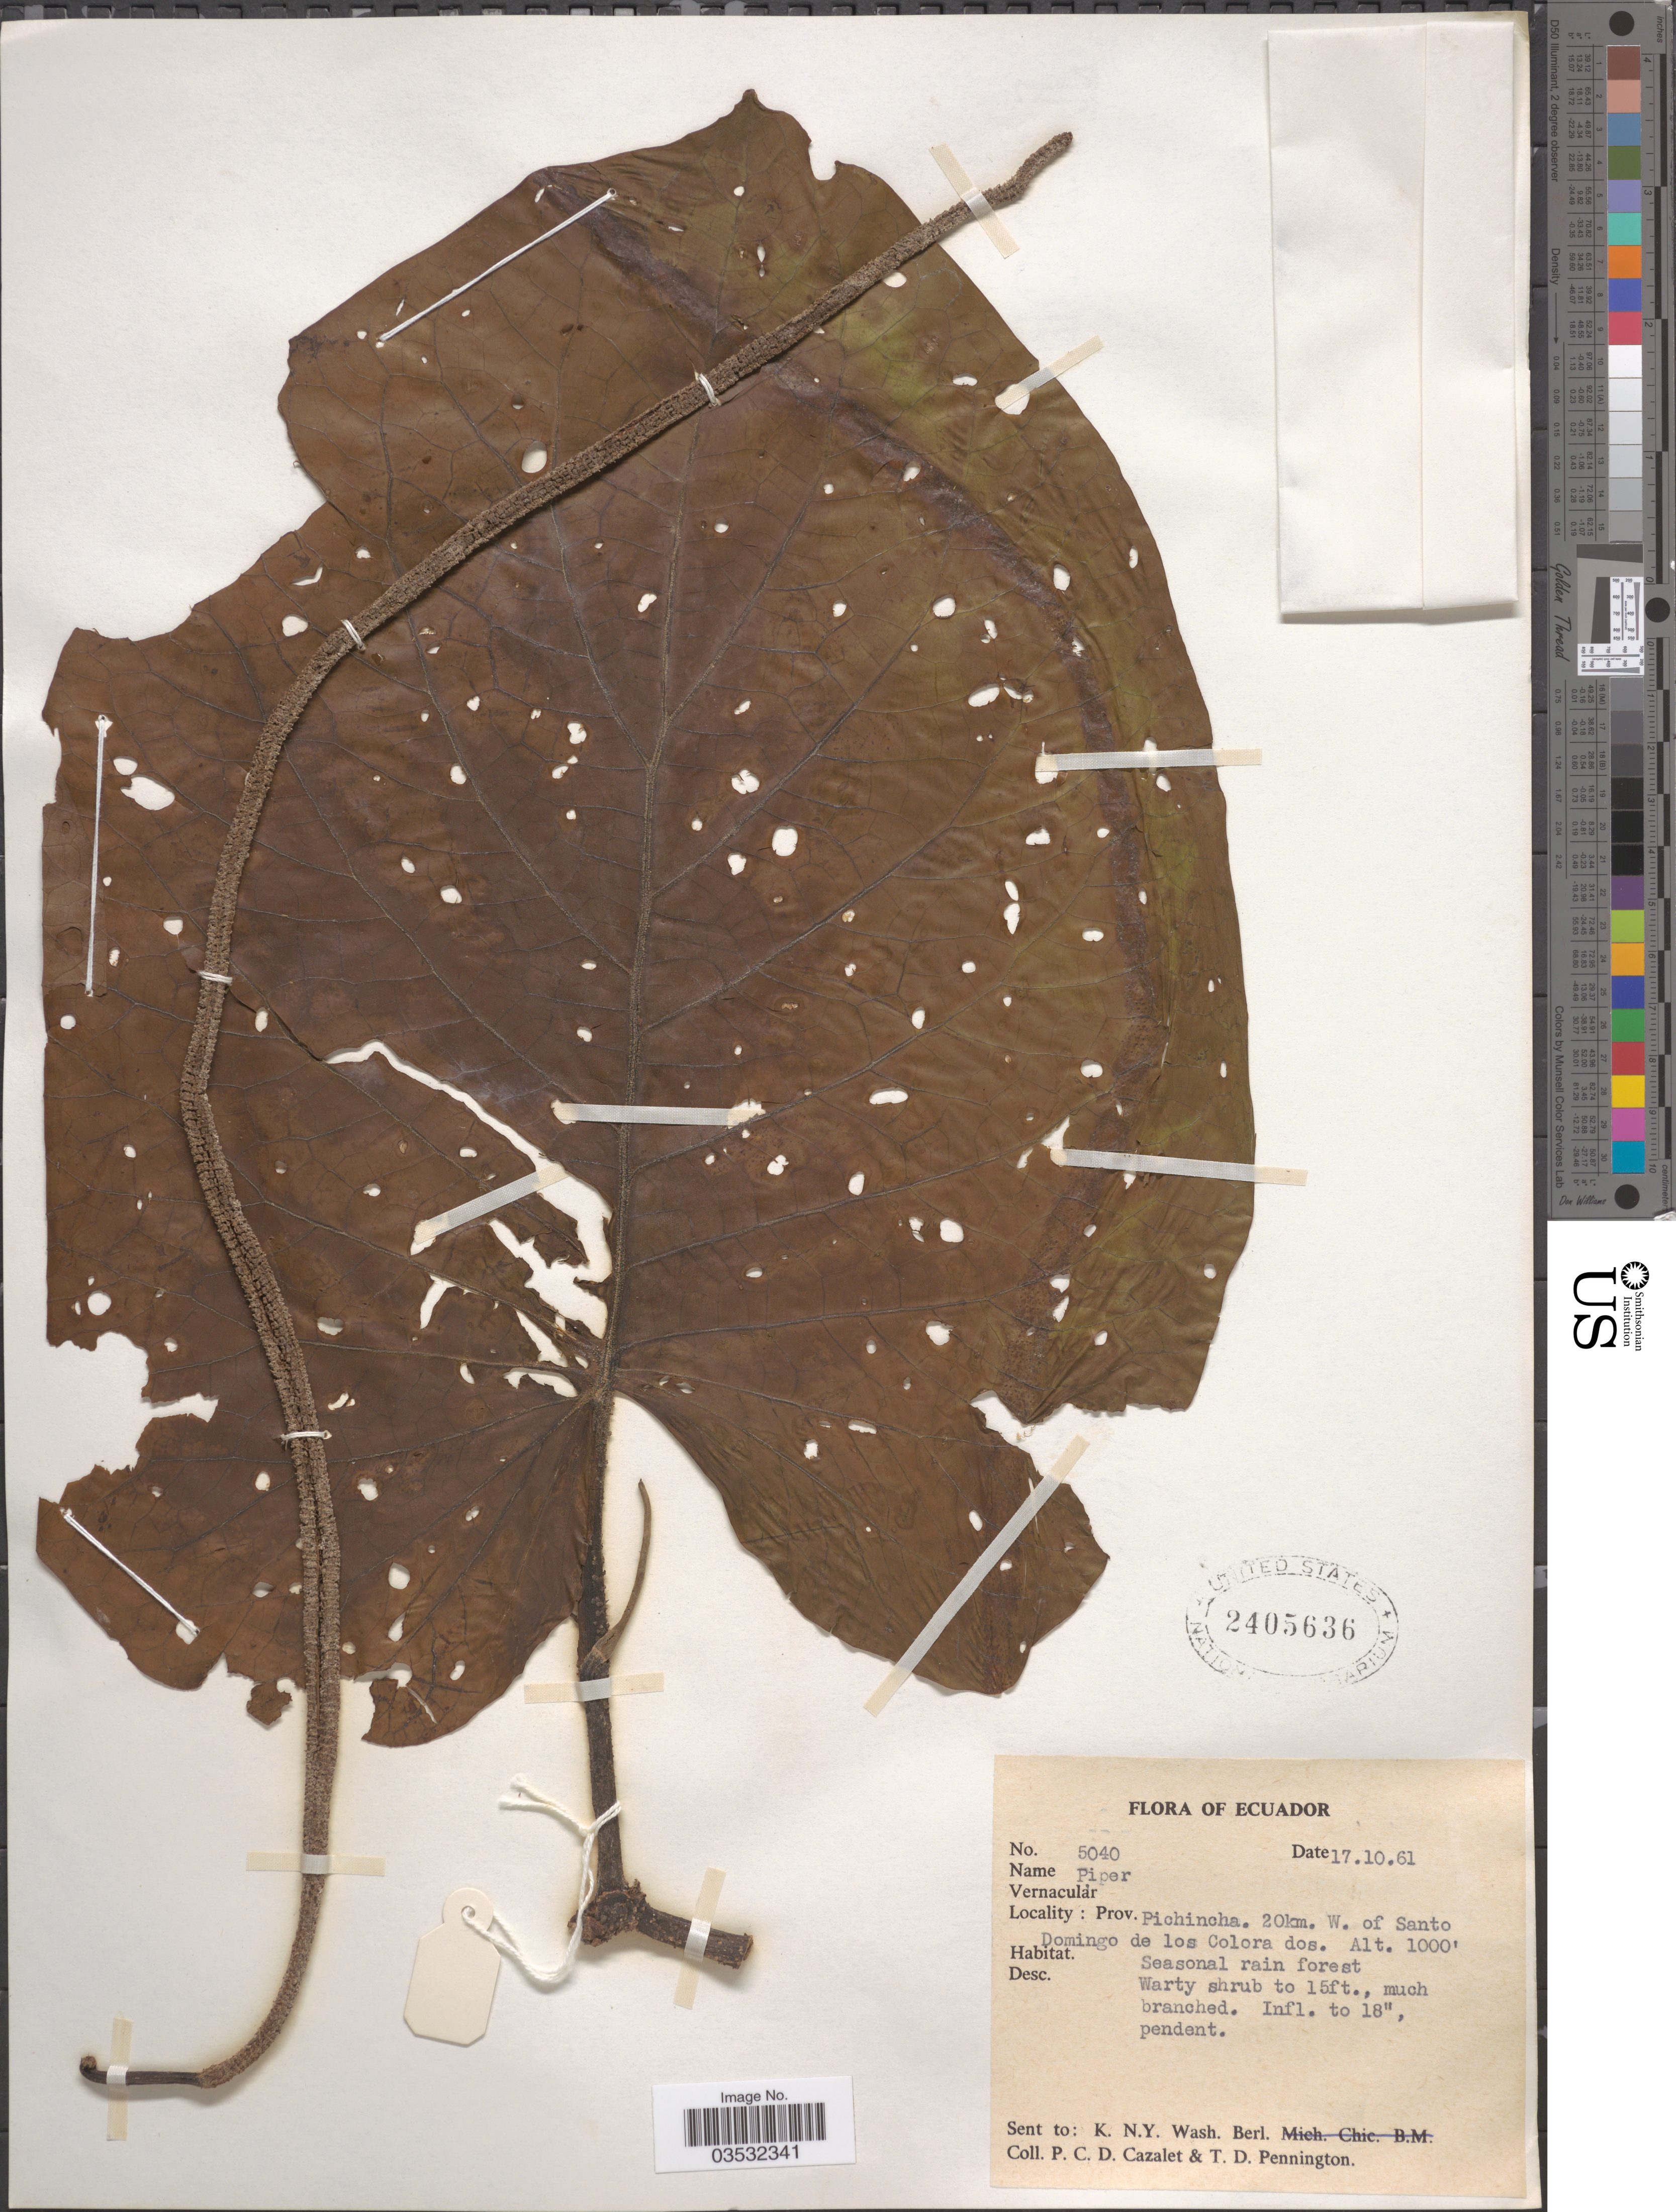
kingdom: Plantae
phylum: Tracheophyta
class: Magnoliopsida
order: Piperales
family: Piperaceae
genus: Piper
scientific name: Piper sp.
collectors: P. C. D. Cazalet & T. D. Pennington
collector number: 5040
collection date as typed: Transcribed d/m/y: 17/10/61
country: Ecuador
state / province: Pichincha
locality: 20km. W. of Santo Domingo de los Colora dos.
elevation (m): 305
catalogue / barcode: US 2405636